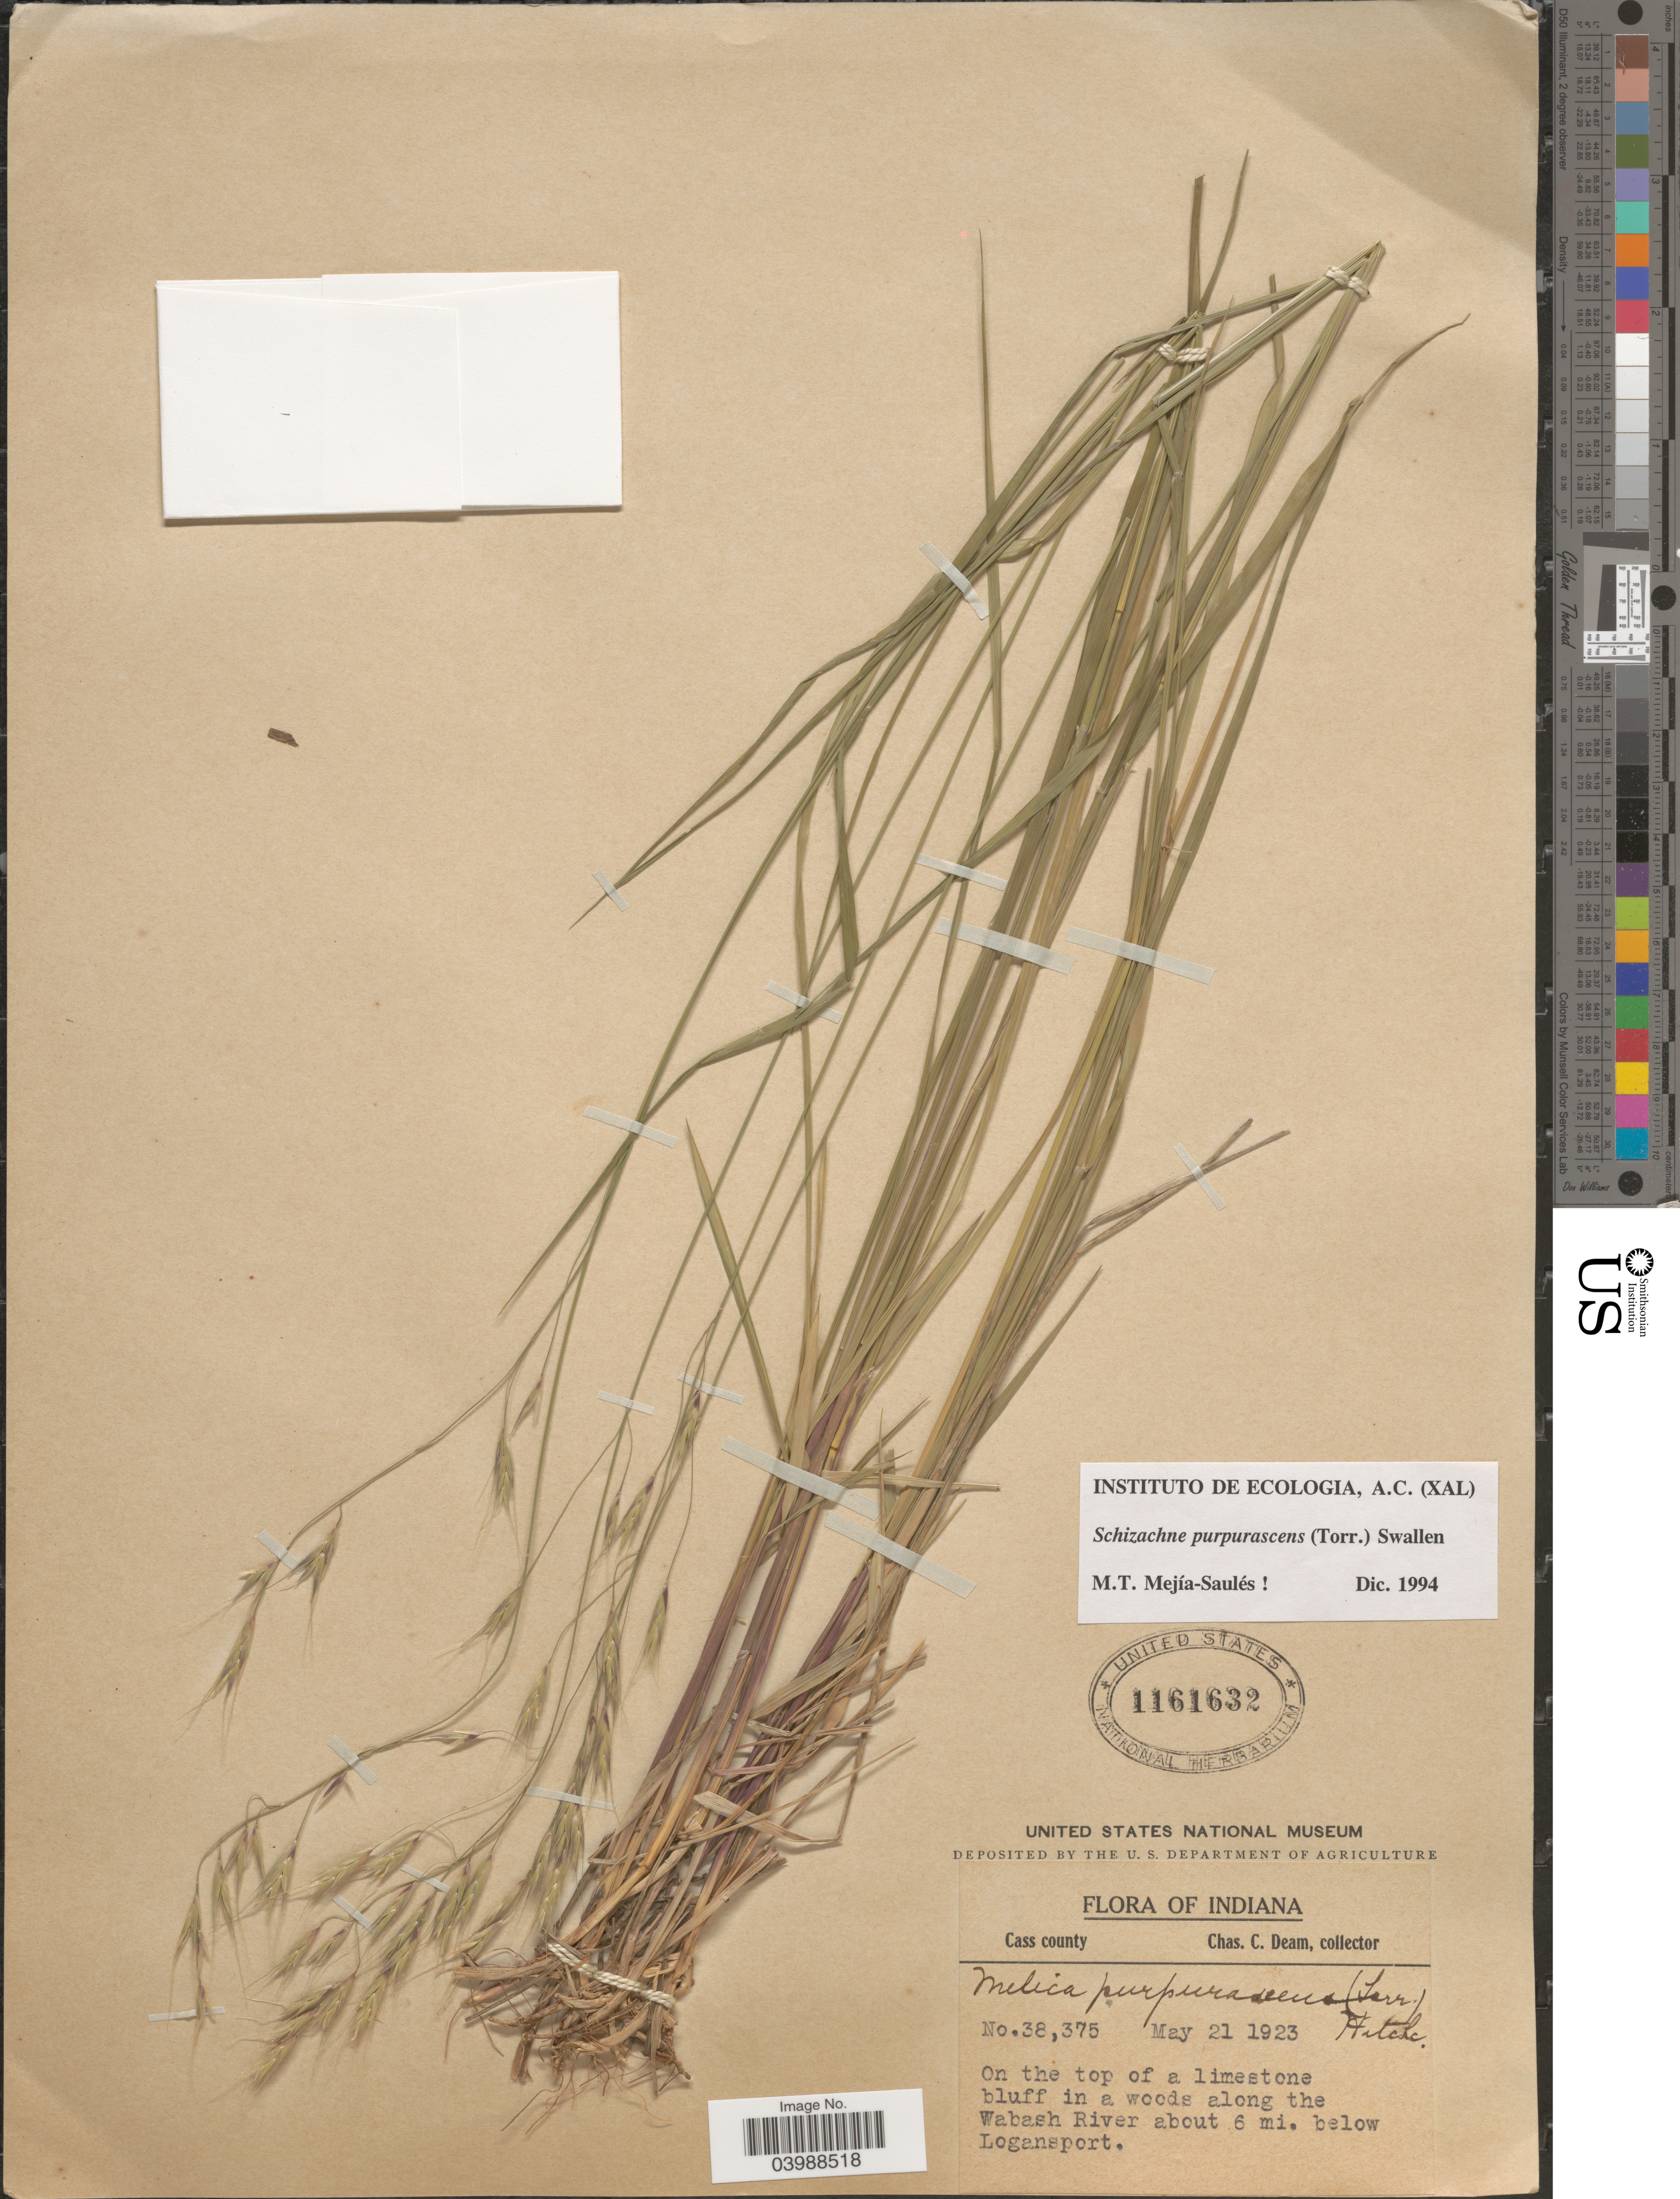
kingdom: Plantae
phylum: Tracheophyta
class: Liliopsida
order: Poales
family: Poaceae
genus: Schizachne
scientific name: Schizachne purpurascens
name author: (Torr.) Swallen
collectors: C. C. Deam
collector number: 38375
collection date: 1923-05-21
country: United States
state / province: Indiana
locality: Cass county. Along the Wabash River about 6 mi. below Logansport.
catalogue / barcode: US 1161632